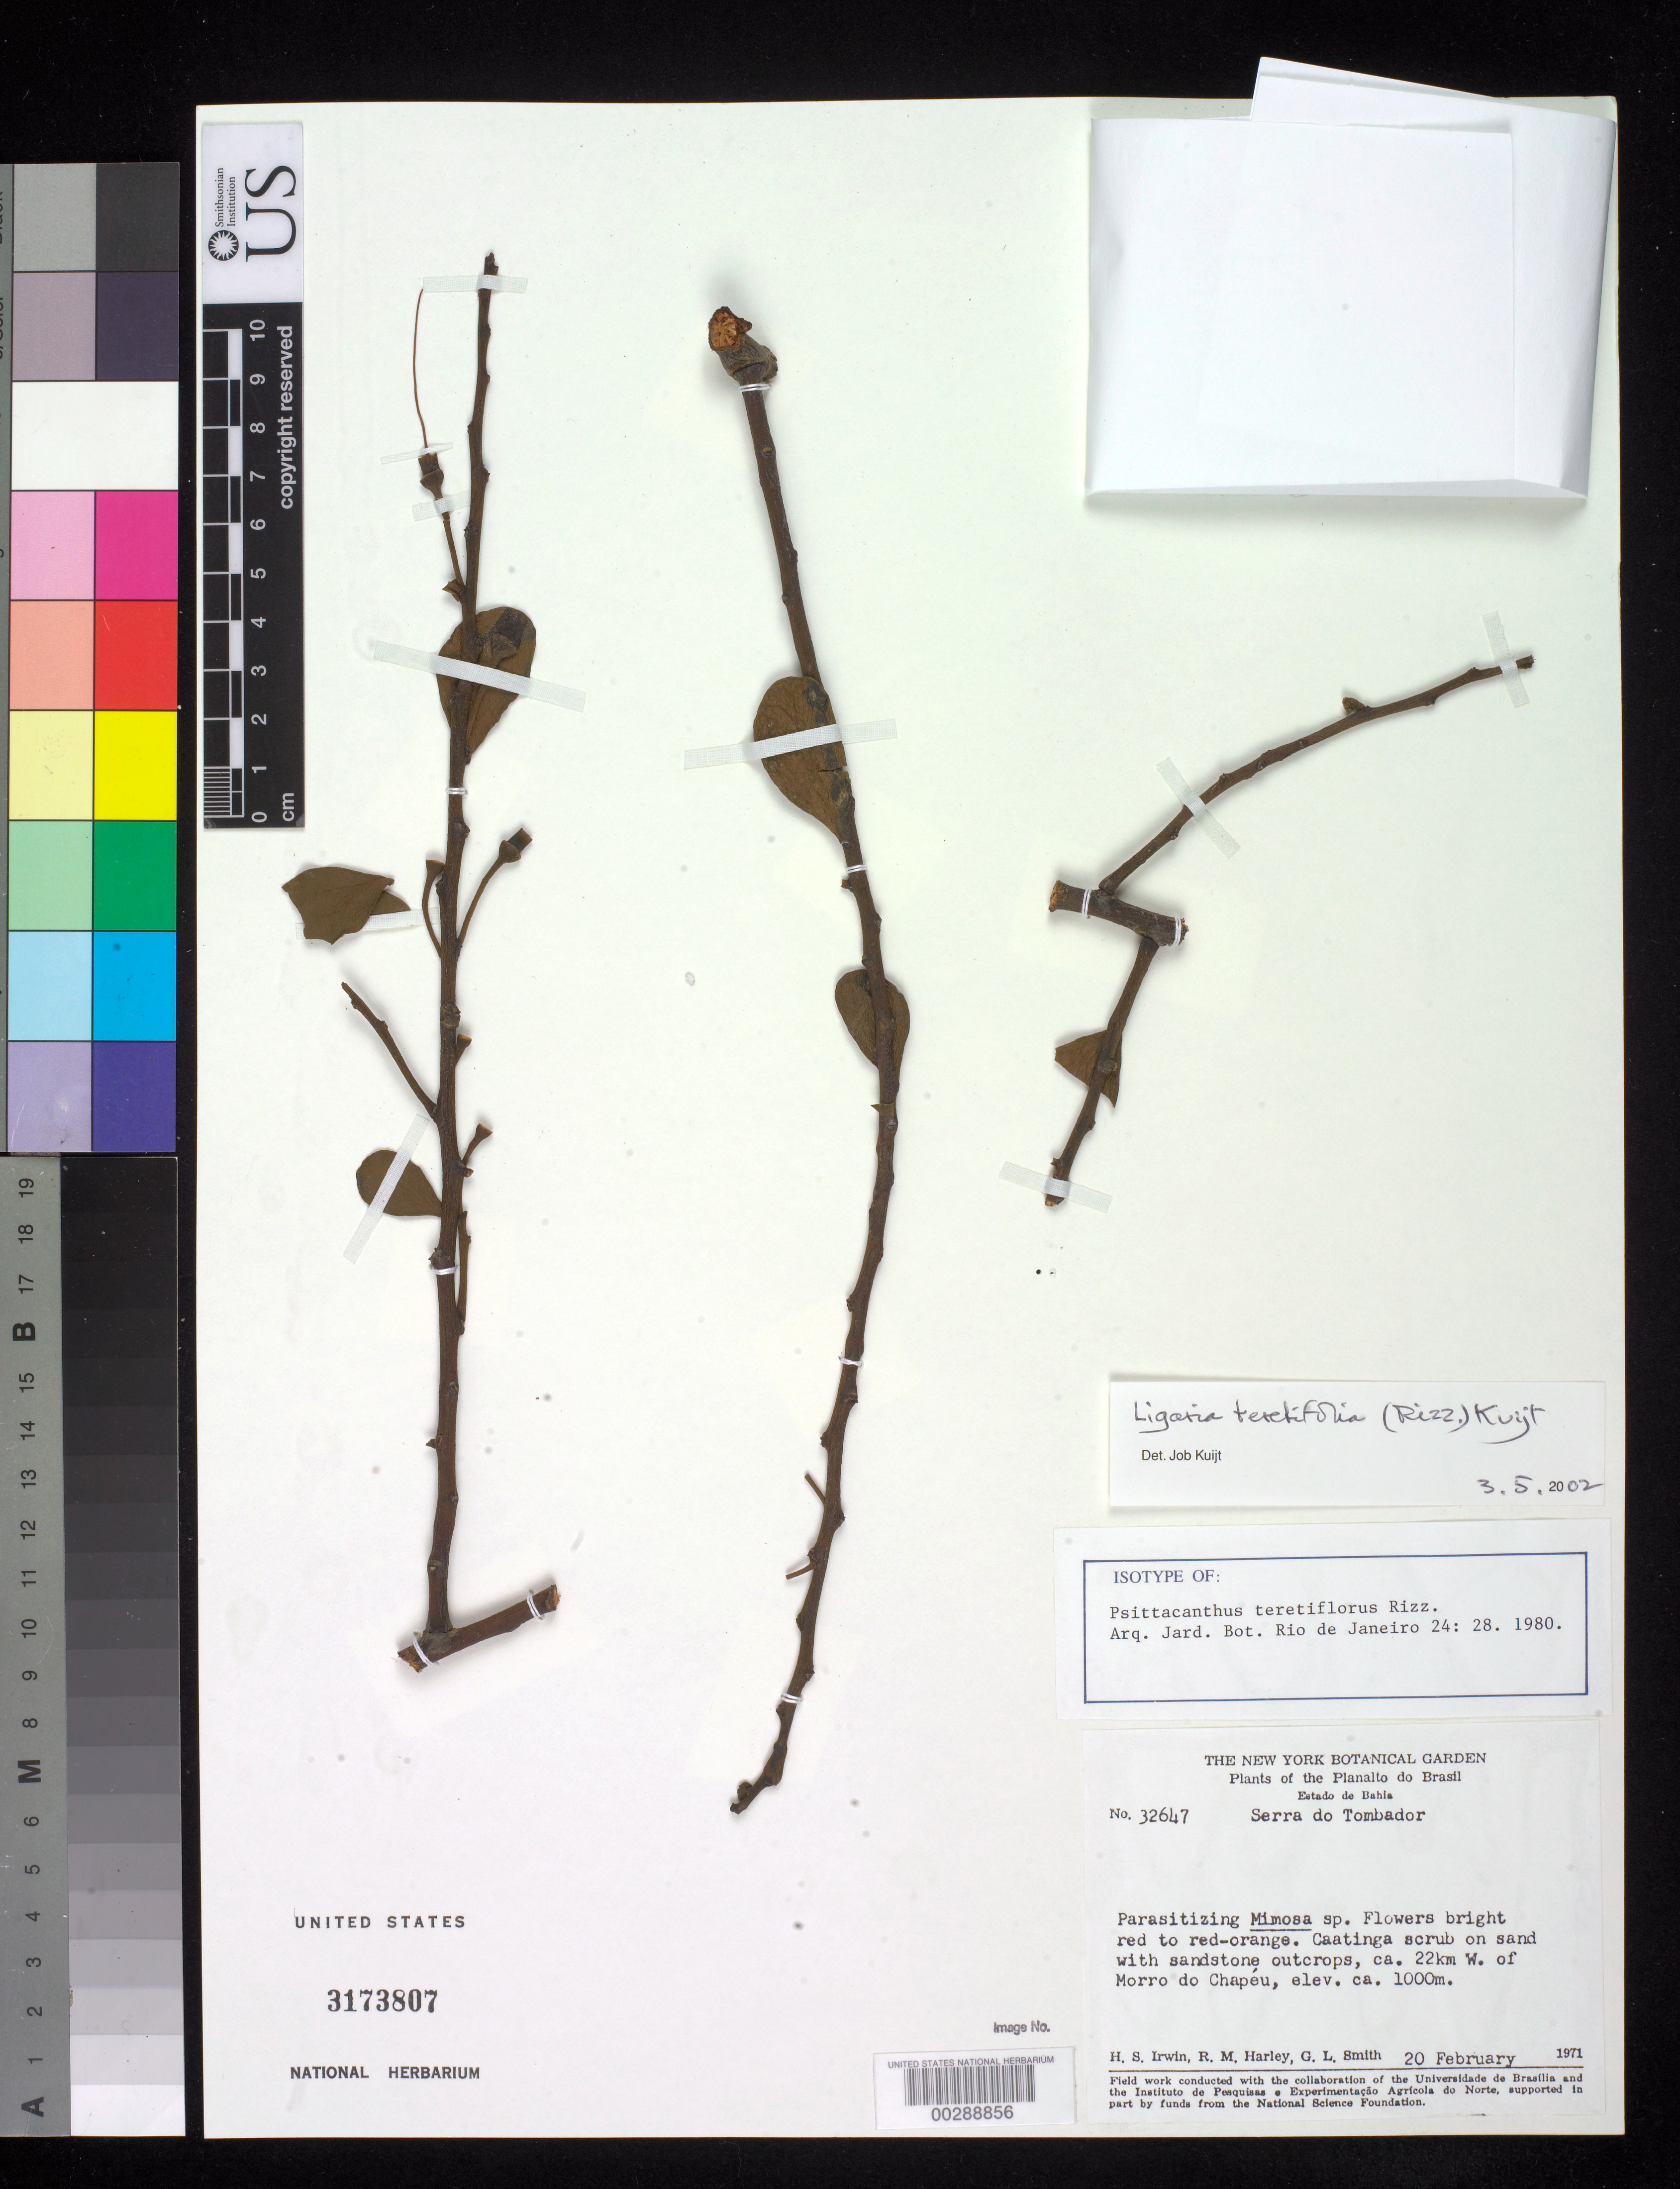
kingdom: Plantae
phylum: Tracheophyta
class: Magnoliopsida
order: Santalales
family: Loranthaceae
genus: Psittacanthus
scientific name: Psittacanthus teretiflorus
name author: Rizzini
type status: Isotype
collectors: H. Irwin, R. M. Harley & G. L. Smith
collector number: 32647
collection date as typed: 20 Feb 1971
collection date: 1971-02-20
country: Brazil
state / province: Bahia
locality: Serrado Tombador, ca. 22 km W of Morro do Chapeu.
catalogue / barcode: US 3173807